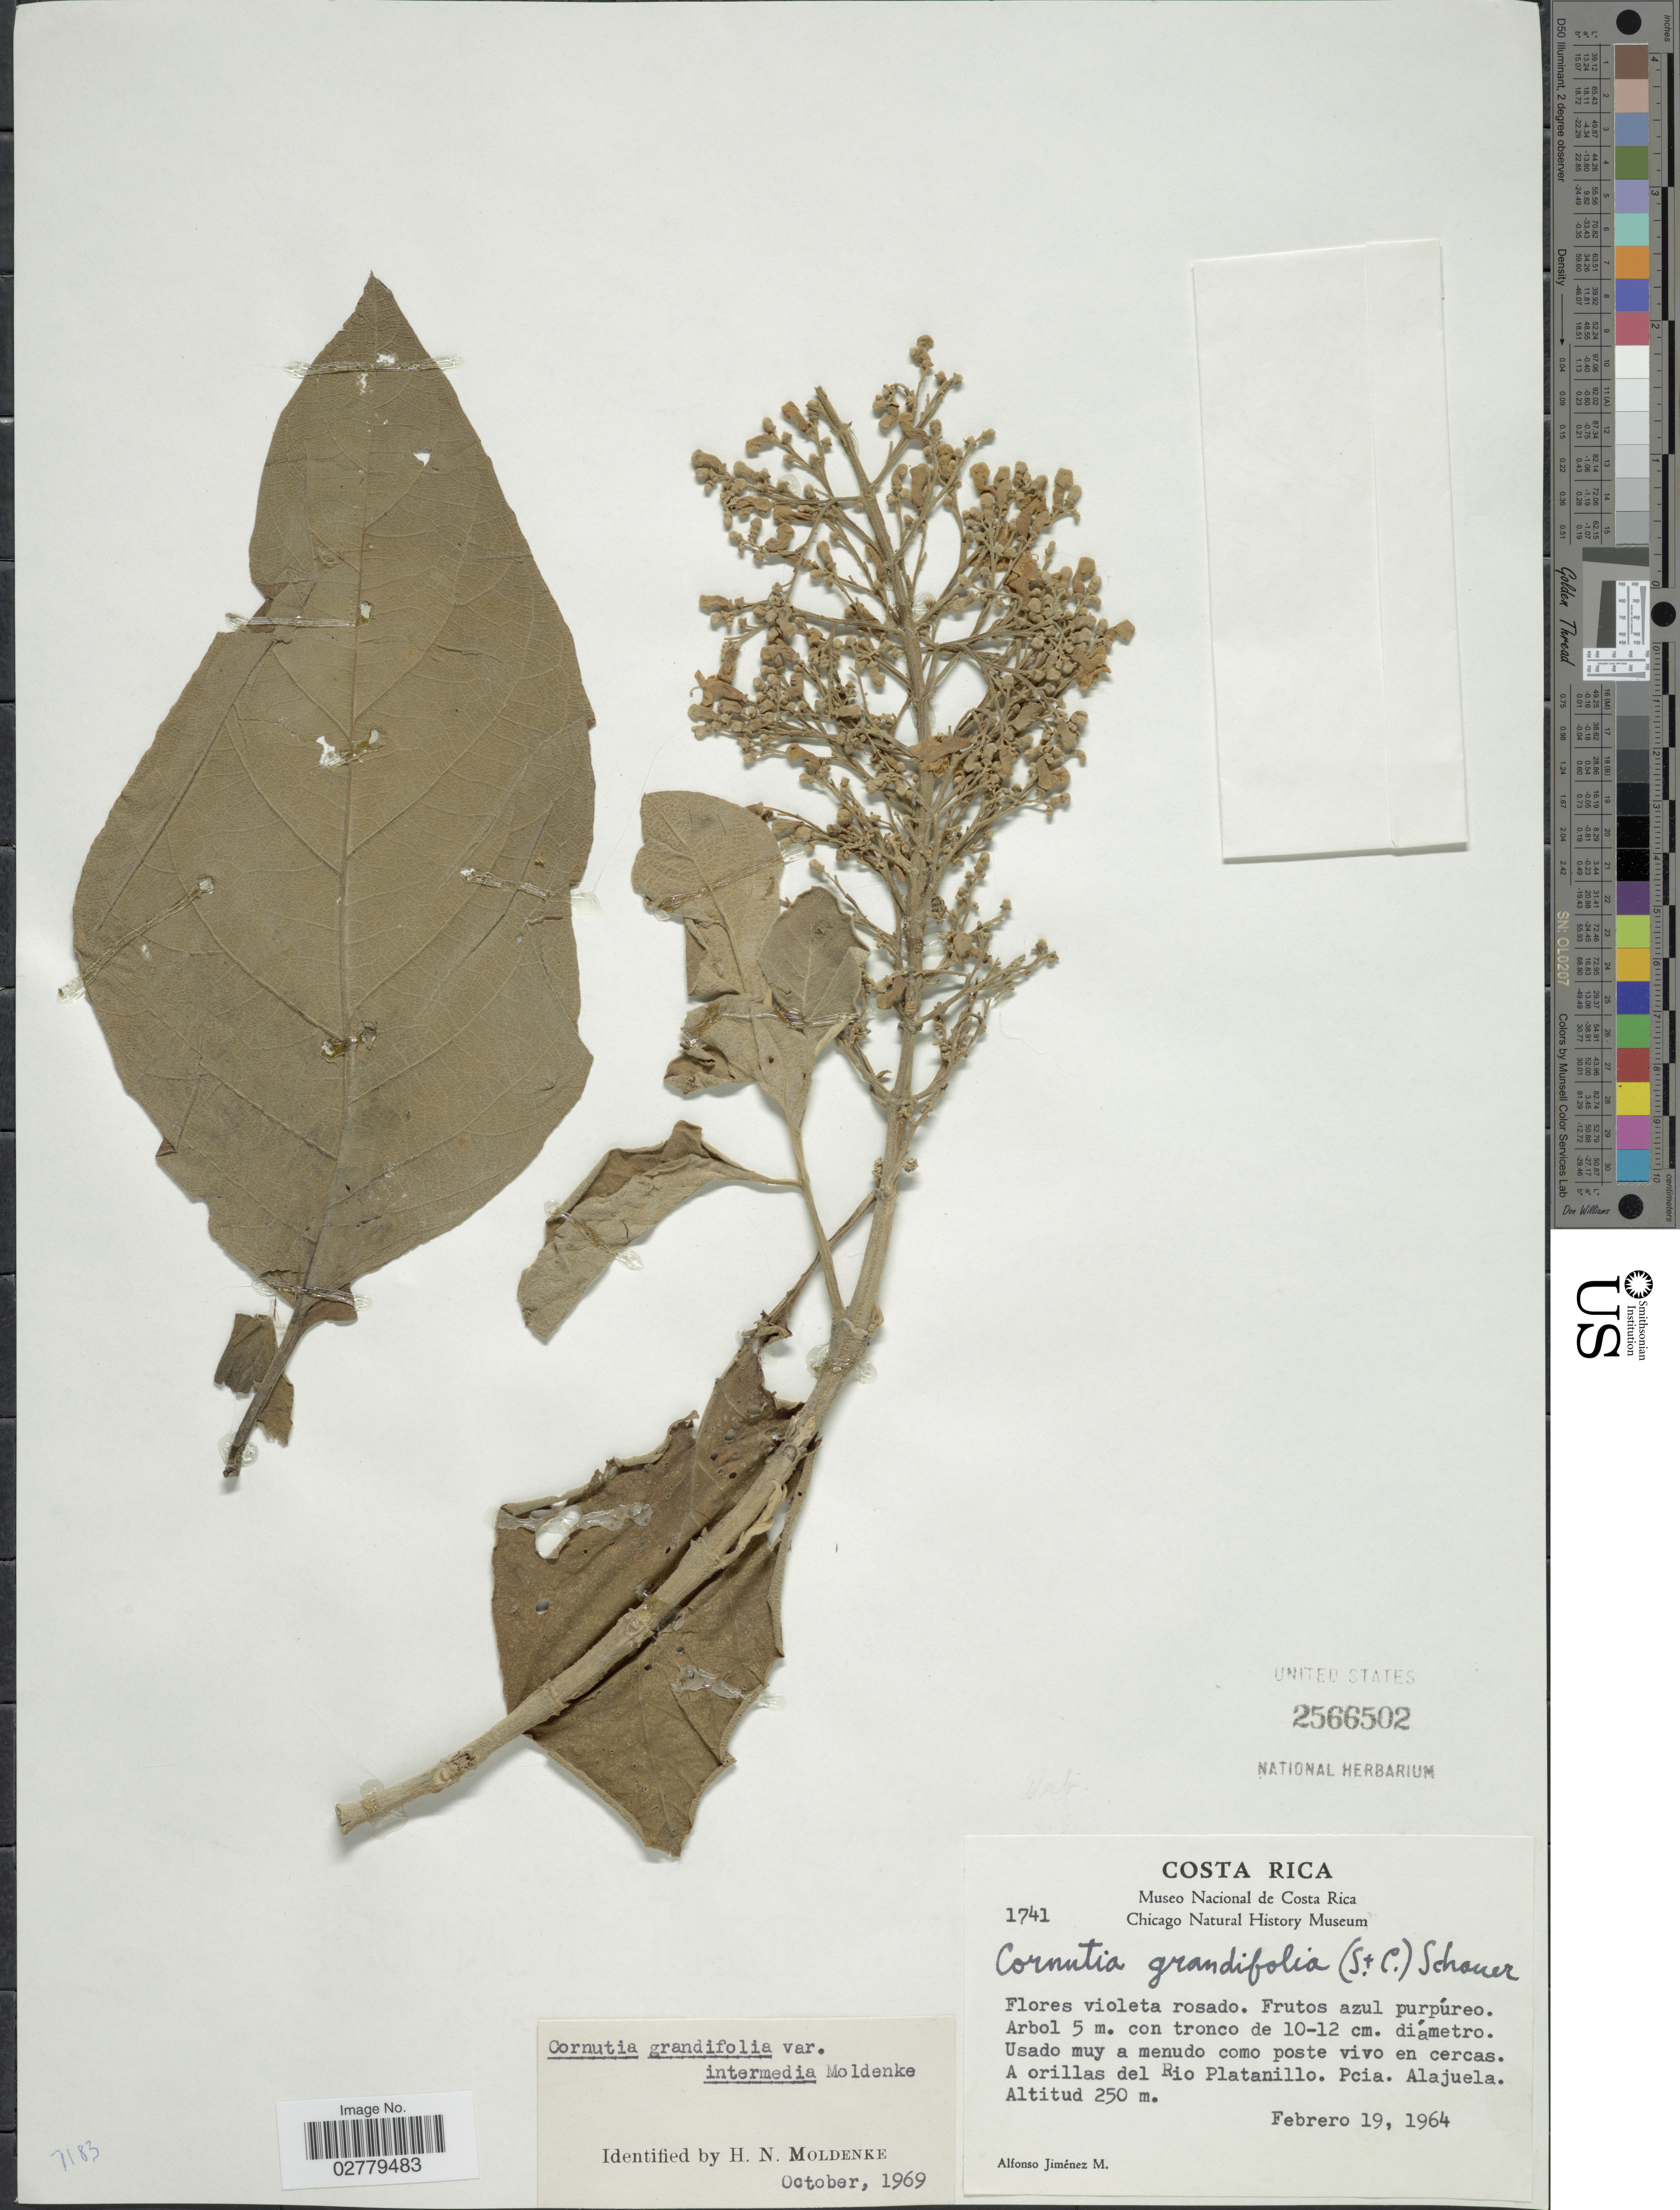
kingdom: Plantae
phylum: Tracheophyta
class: Magnoliopsida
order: Lamiales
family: Lamiaceae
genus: Cornutia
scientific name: Cornutia grandifolia var. intermedia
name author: Moldenke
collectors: A. Jimenez M.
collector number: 1741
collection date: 1964-02-19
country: Costa Rica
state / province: Alajuela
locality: A orillas del Rio Platanillo.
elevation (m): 250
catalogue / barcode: US 2566502